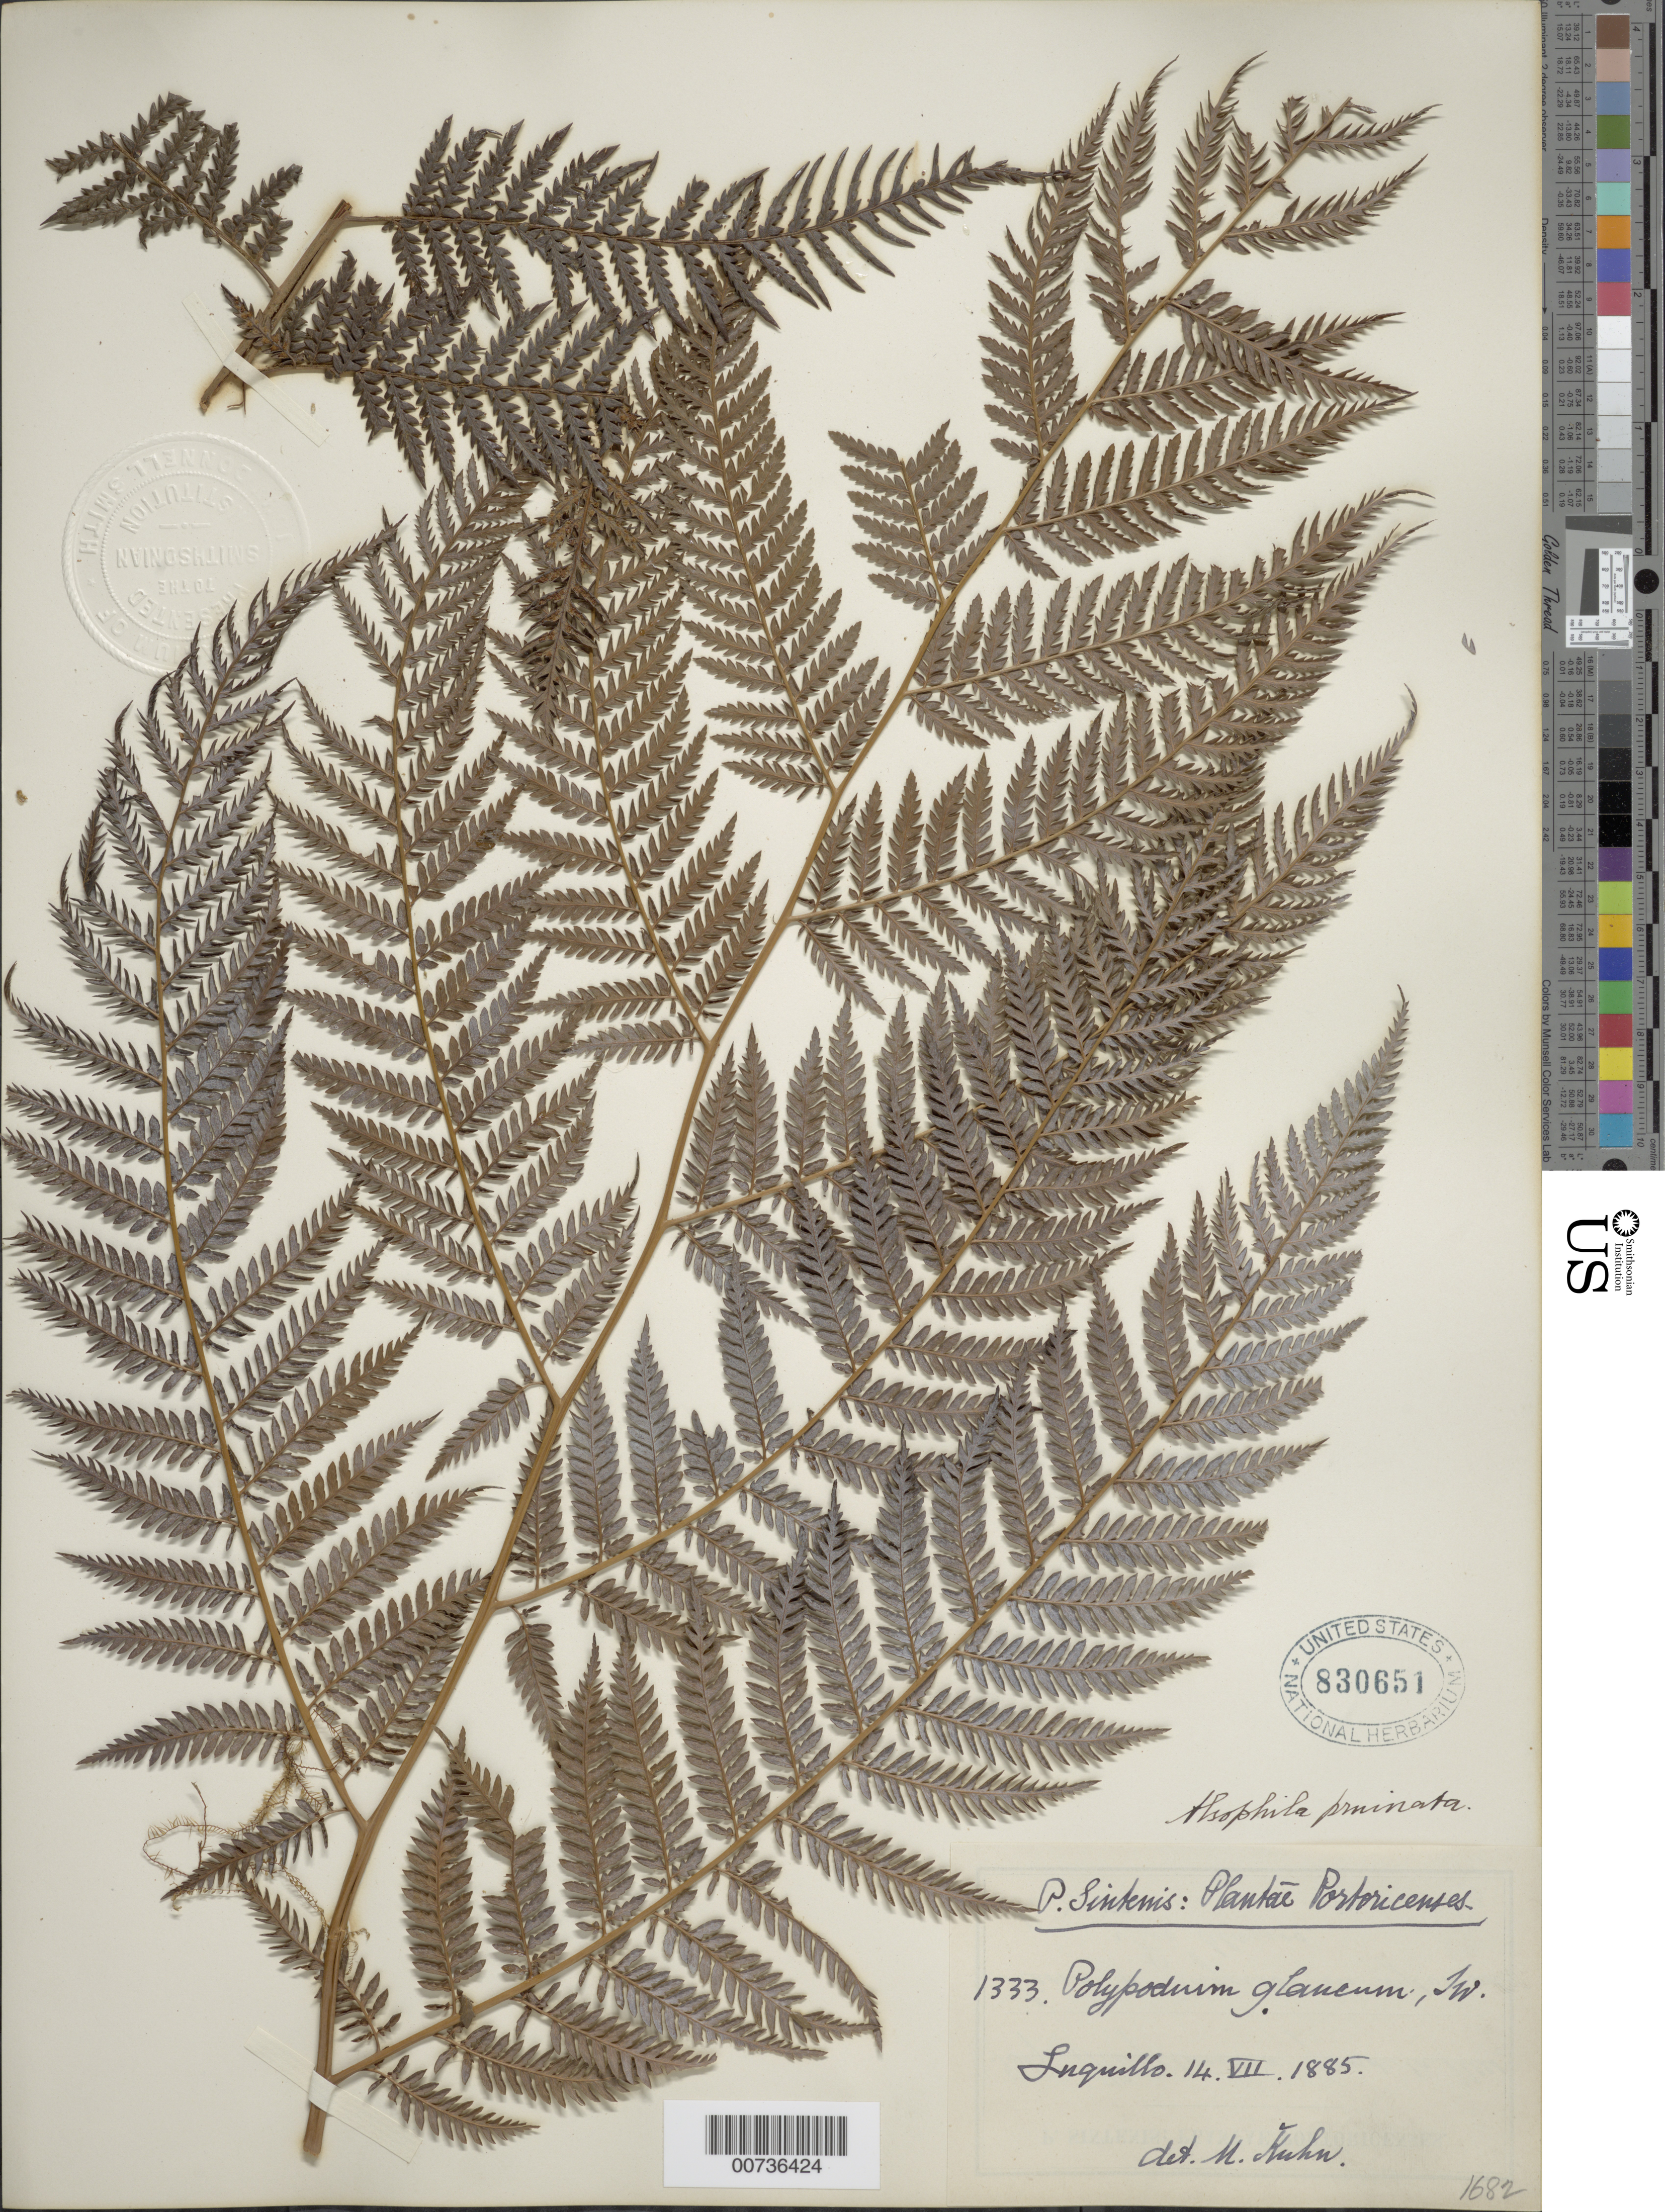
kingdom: Plantae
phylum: Tracheophyta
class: Polypodiopsida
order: Cyatheales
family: Dicksoniaceae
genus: Lophosoria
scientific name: Lophosoria quadripinnata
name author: (J.F. Gmel.) C. Chr.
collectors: P. Sintenis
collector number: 1333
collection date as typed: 14 Jul 1885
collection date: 1885-07-14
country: Puerto Rico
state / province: Luquillo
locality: Luquillo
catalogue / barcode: US 830651